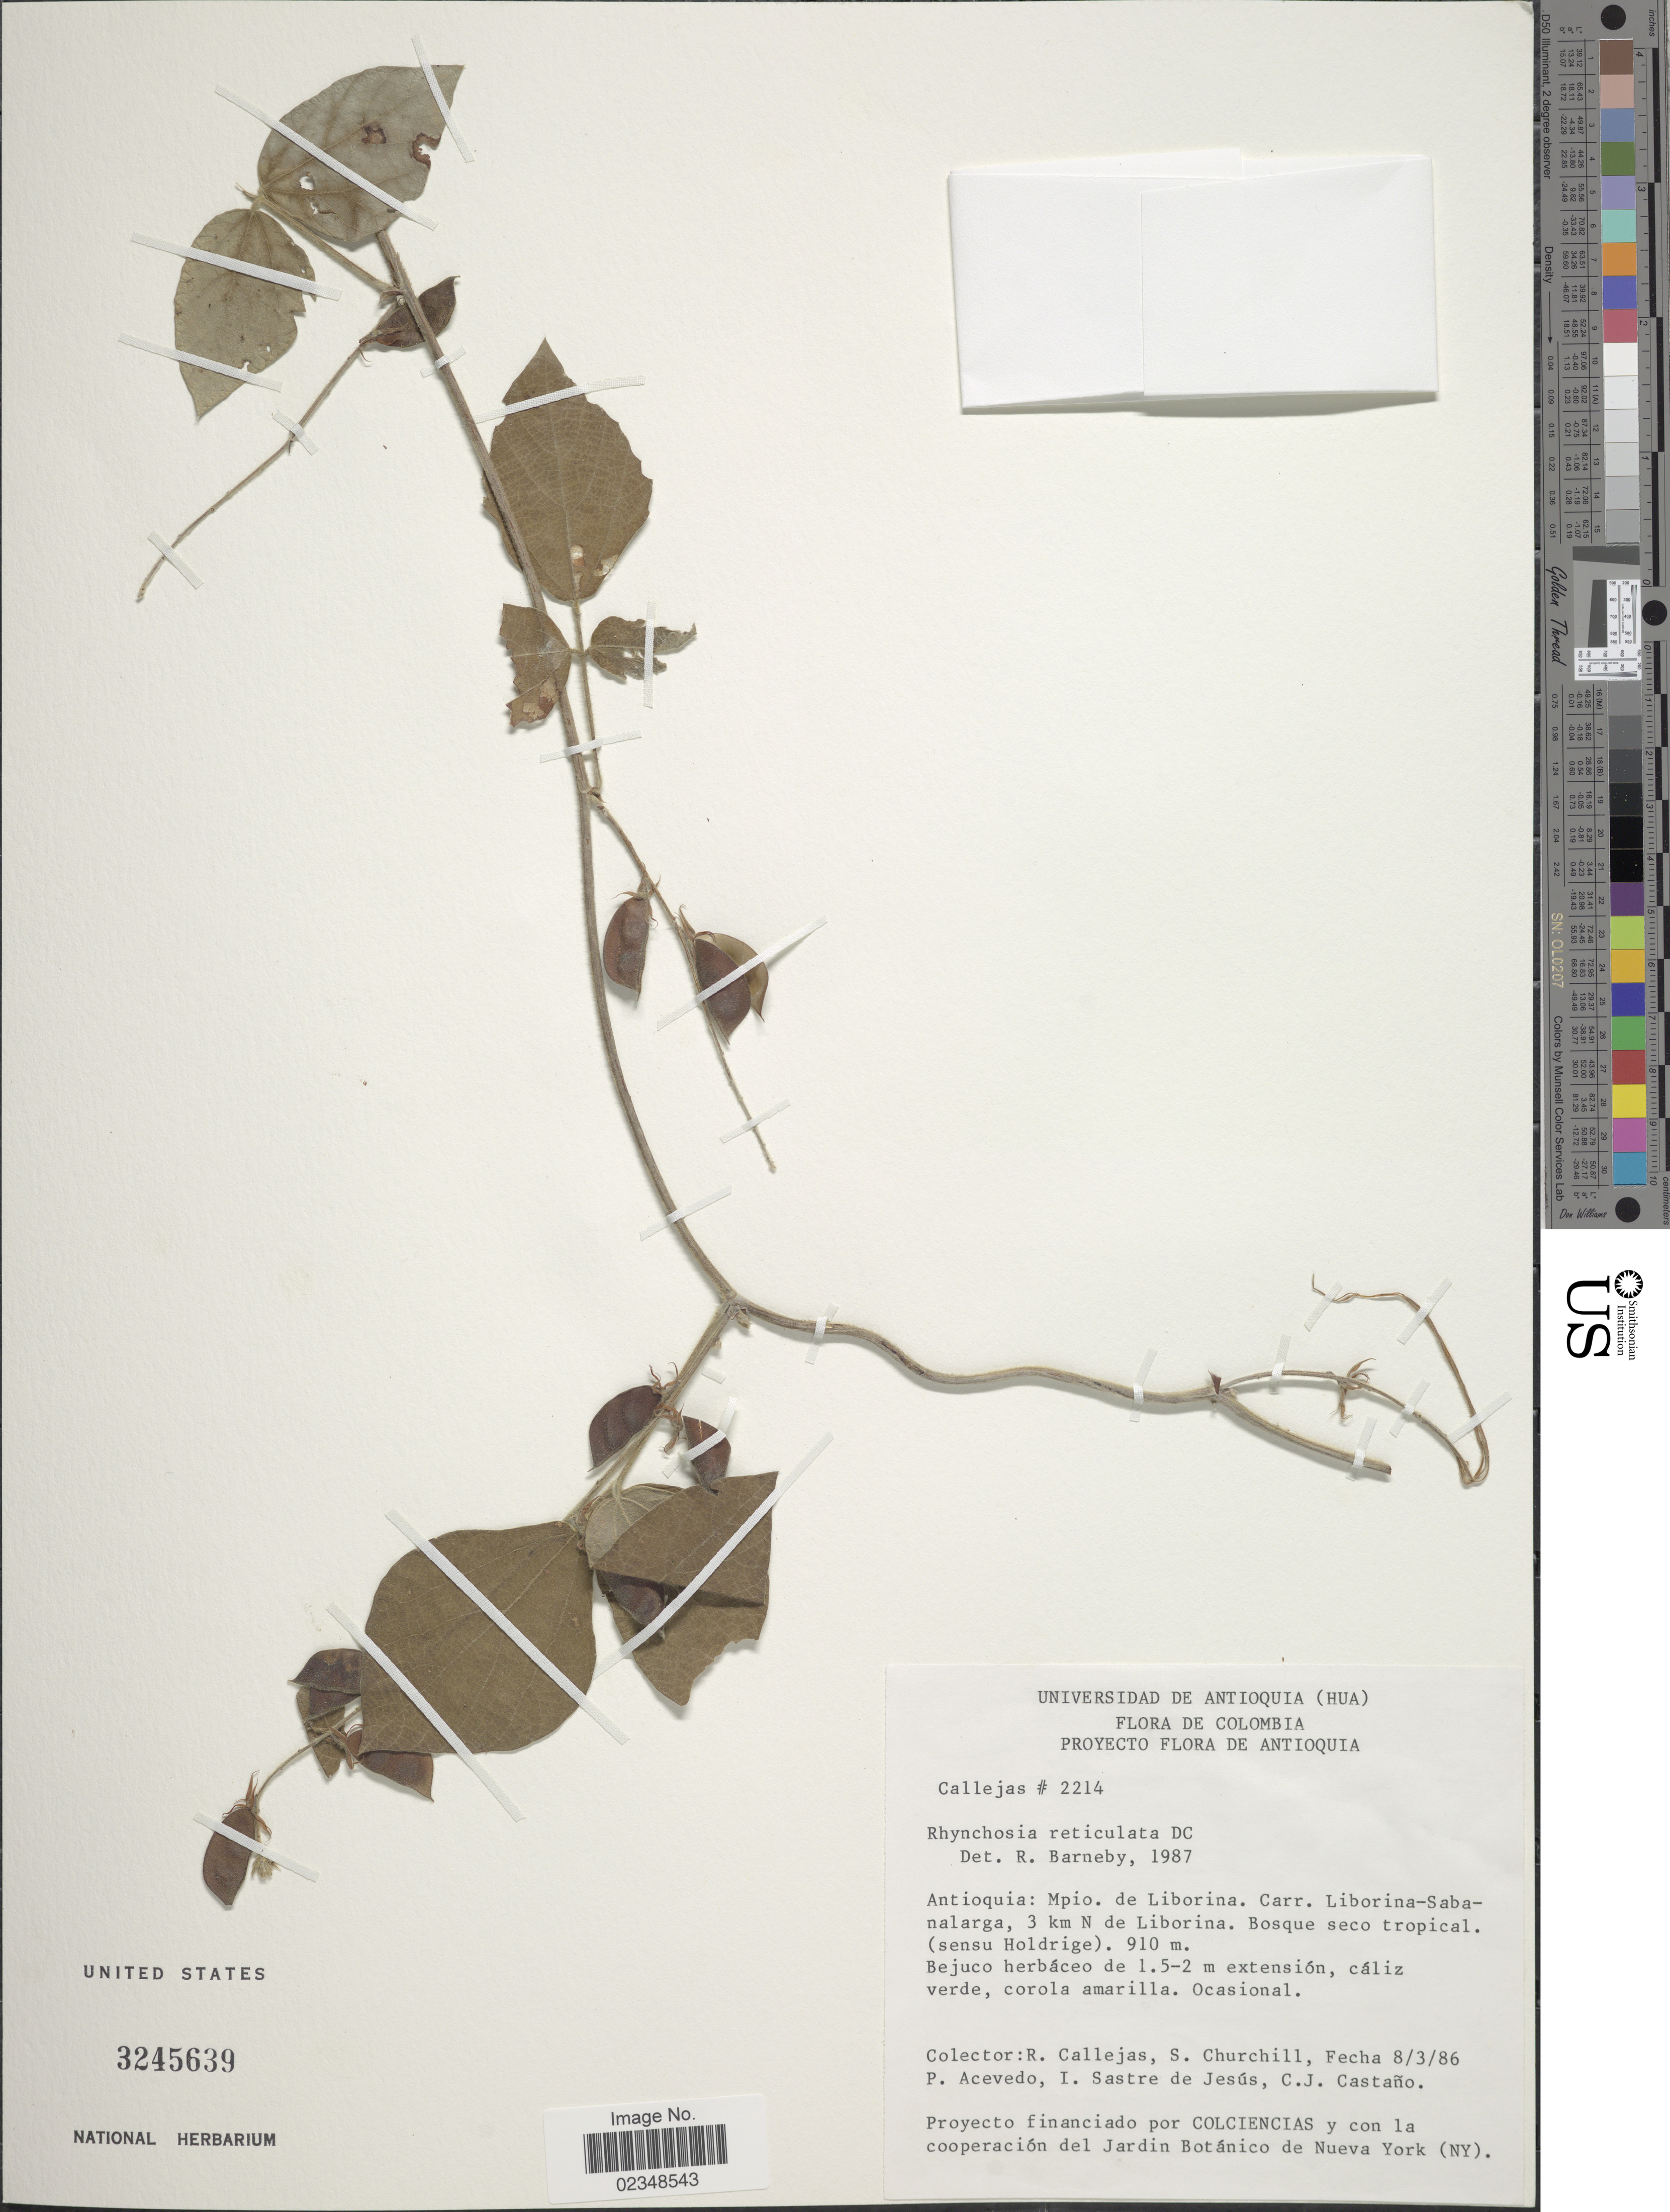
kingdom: Plantae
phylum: Tracheophyta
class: Magnoliopsida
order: Fabales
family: Fabaceae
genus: Rhynchosia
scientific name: Rhynchosia reticulata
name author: (Sw.) DC.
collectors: R. Callejas, S. Churchill, P. Acevedo-Rodr., I. Sastre-de Jesús & C. Castaño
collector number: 2214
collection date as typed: Transcribed d/m/y: 8/3/86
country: Colombia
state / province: Antioquia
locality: Mpio. de Liborina, Carr. Liborina-Sabanalargaa, 3 km N de Liborina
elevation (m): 910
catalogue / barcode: US 3245639